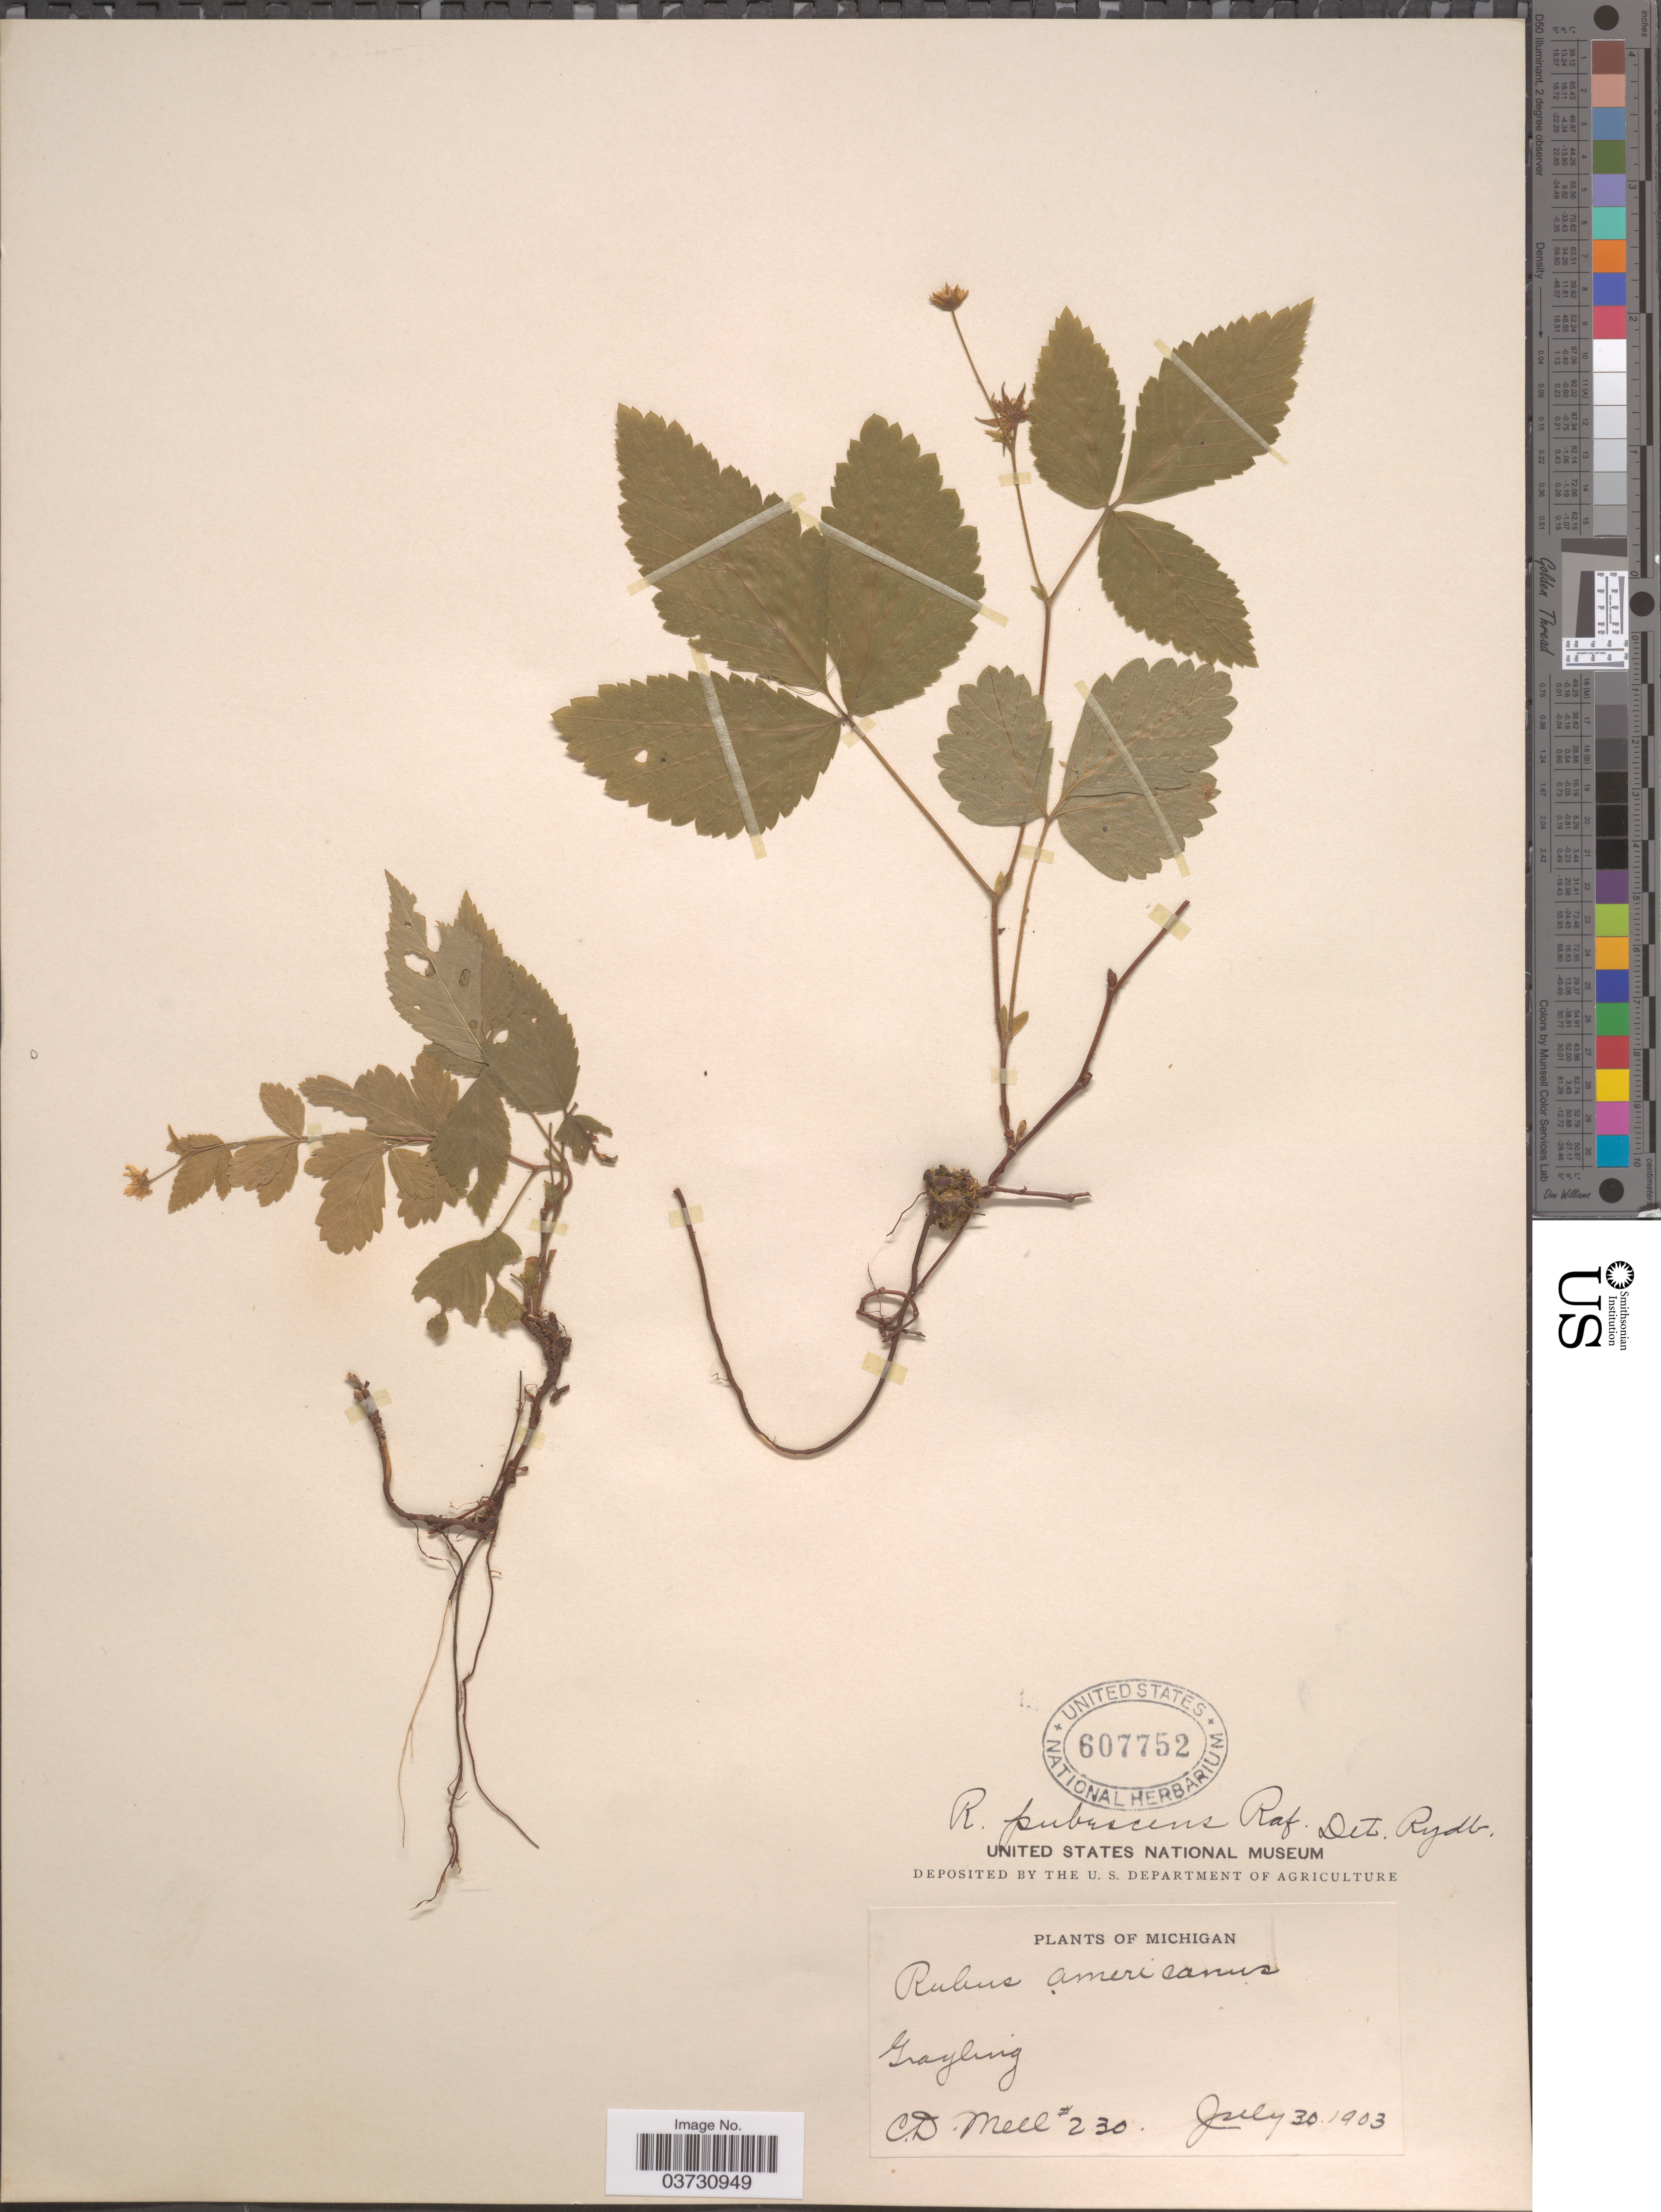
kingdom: Plantae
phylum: Tracheophyta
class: Magnoliopsida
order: Rosales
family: Rosaceae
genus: Rubus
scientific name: Rubus pubescens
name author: Raf.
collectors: C. D. Mell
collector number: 230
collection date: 1903-07-30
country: United States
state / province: Michigan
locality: Grayling.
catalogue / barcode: US 607752